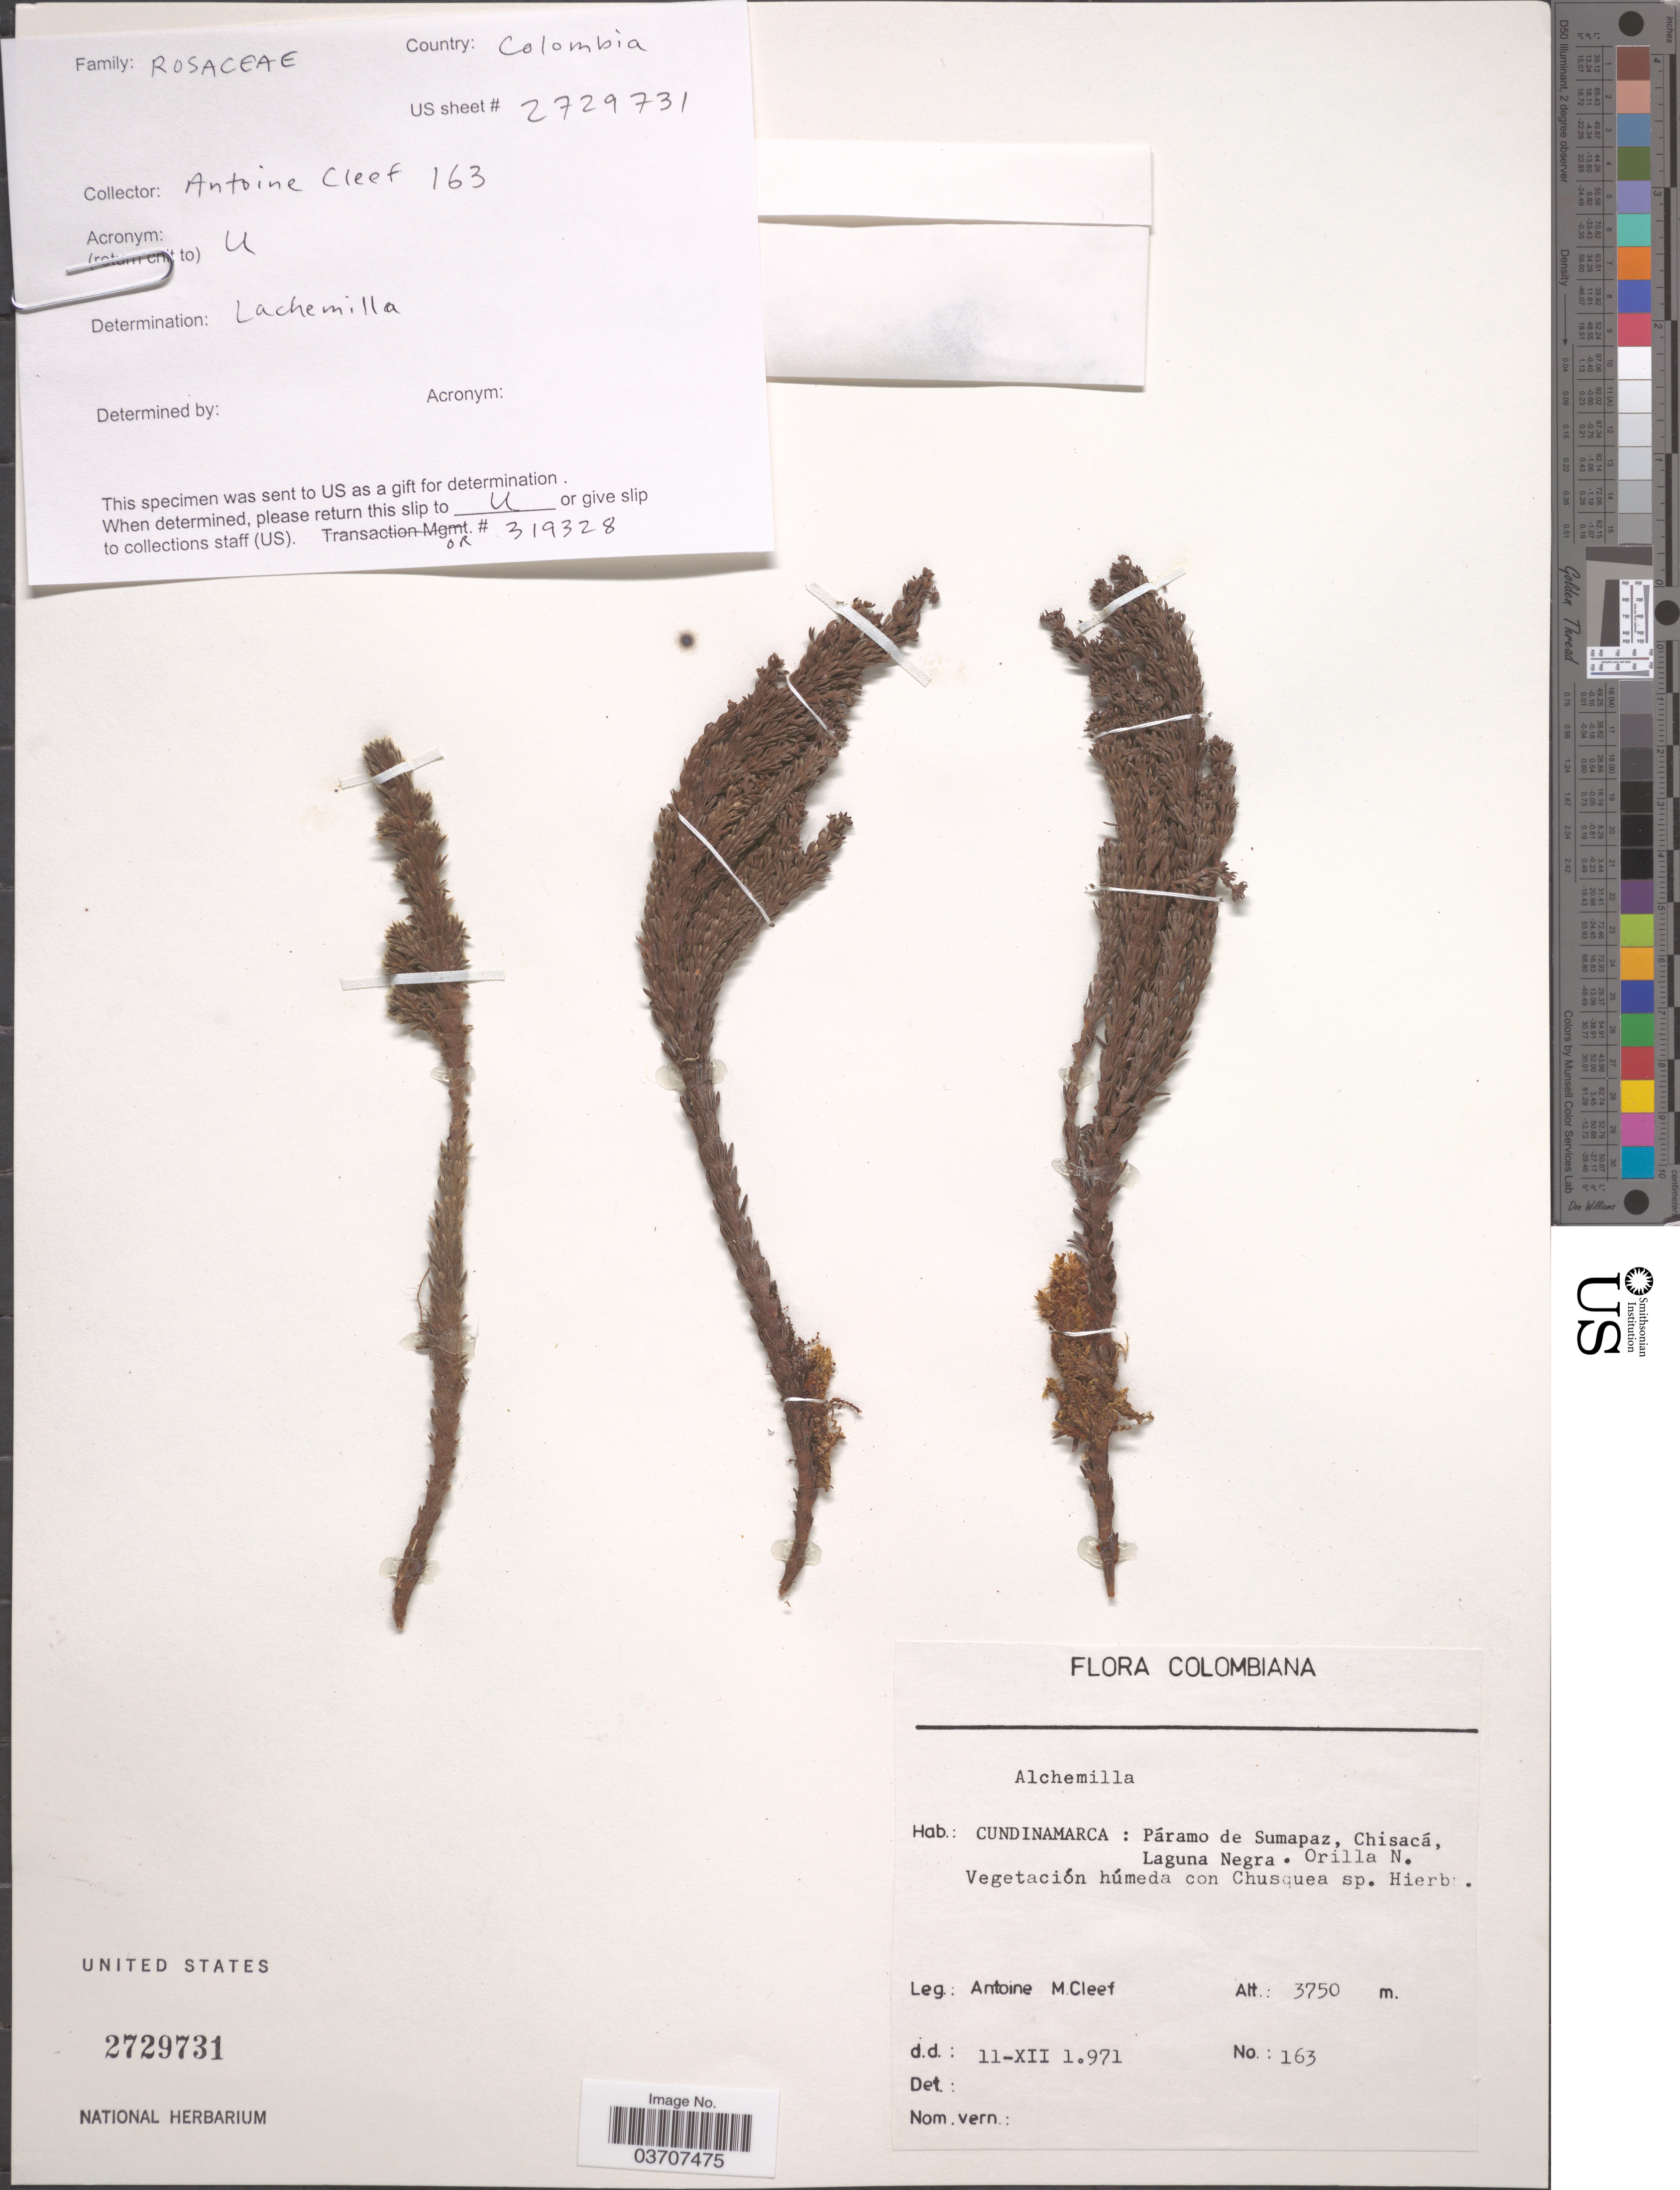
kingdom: Plantae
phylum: Tracheophyta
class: Magnoliopsida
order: Rosales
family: Rosaceae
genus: Alchemilla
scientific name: Alchemilla nivalis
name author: Kunth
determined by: Dorr, L. J., (BOT), Smithsonian Institution - National Museum of Natural History (UNITED STATES)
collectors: A. M. Cleef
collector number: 163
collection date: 1971-12-11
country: Colombia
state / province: Cundinamarca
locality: Páramo de Sumapaz, Chisacá, Laguna Negra. Orilla N.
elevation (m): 3750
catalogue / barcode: US 2729731